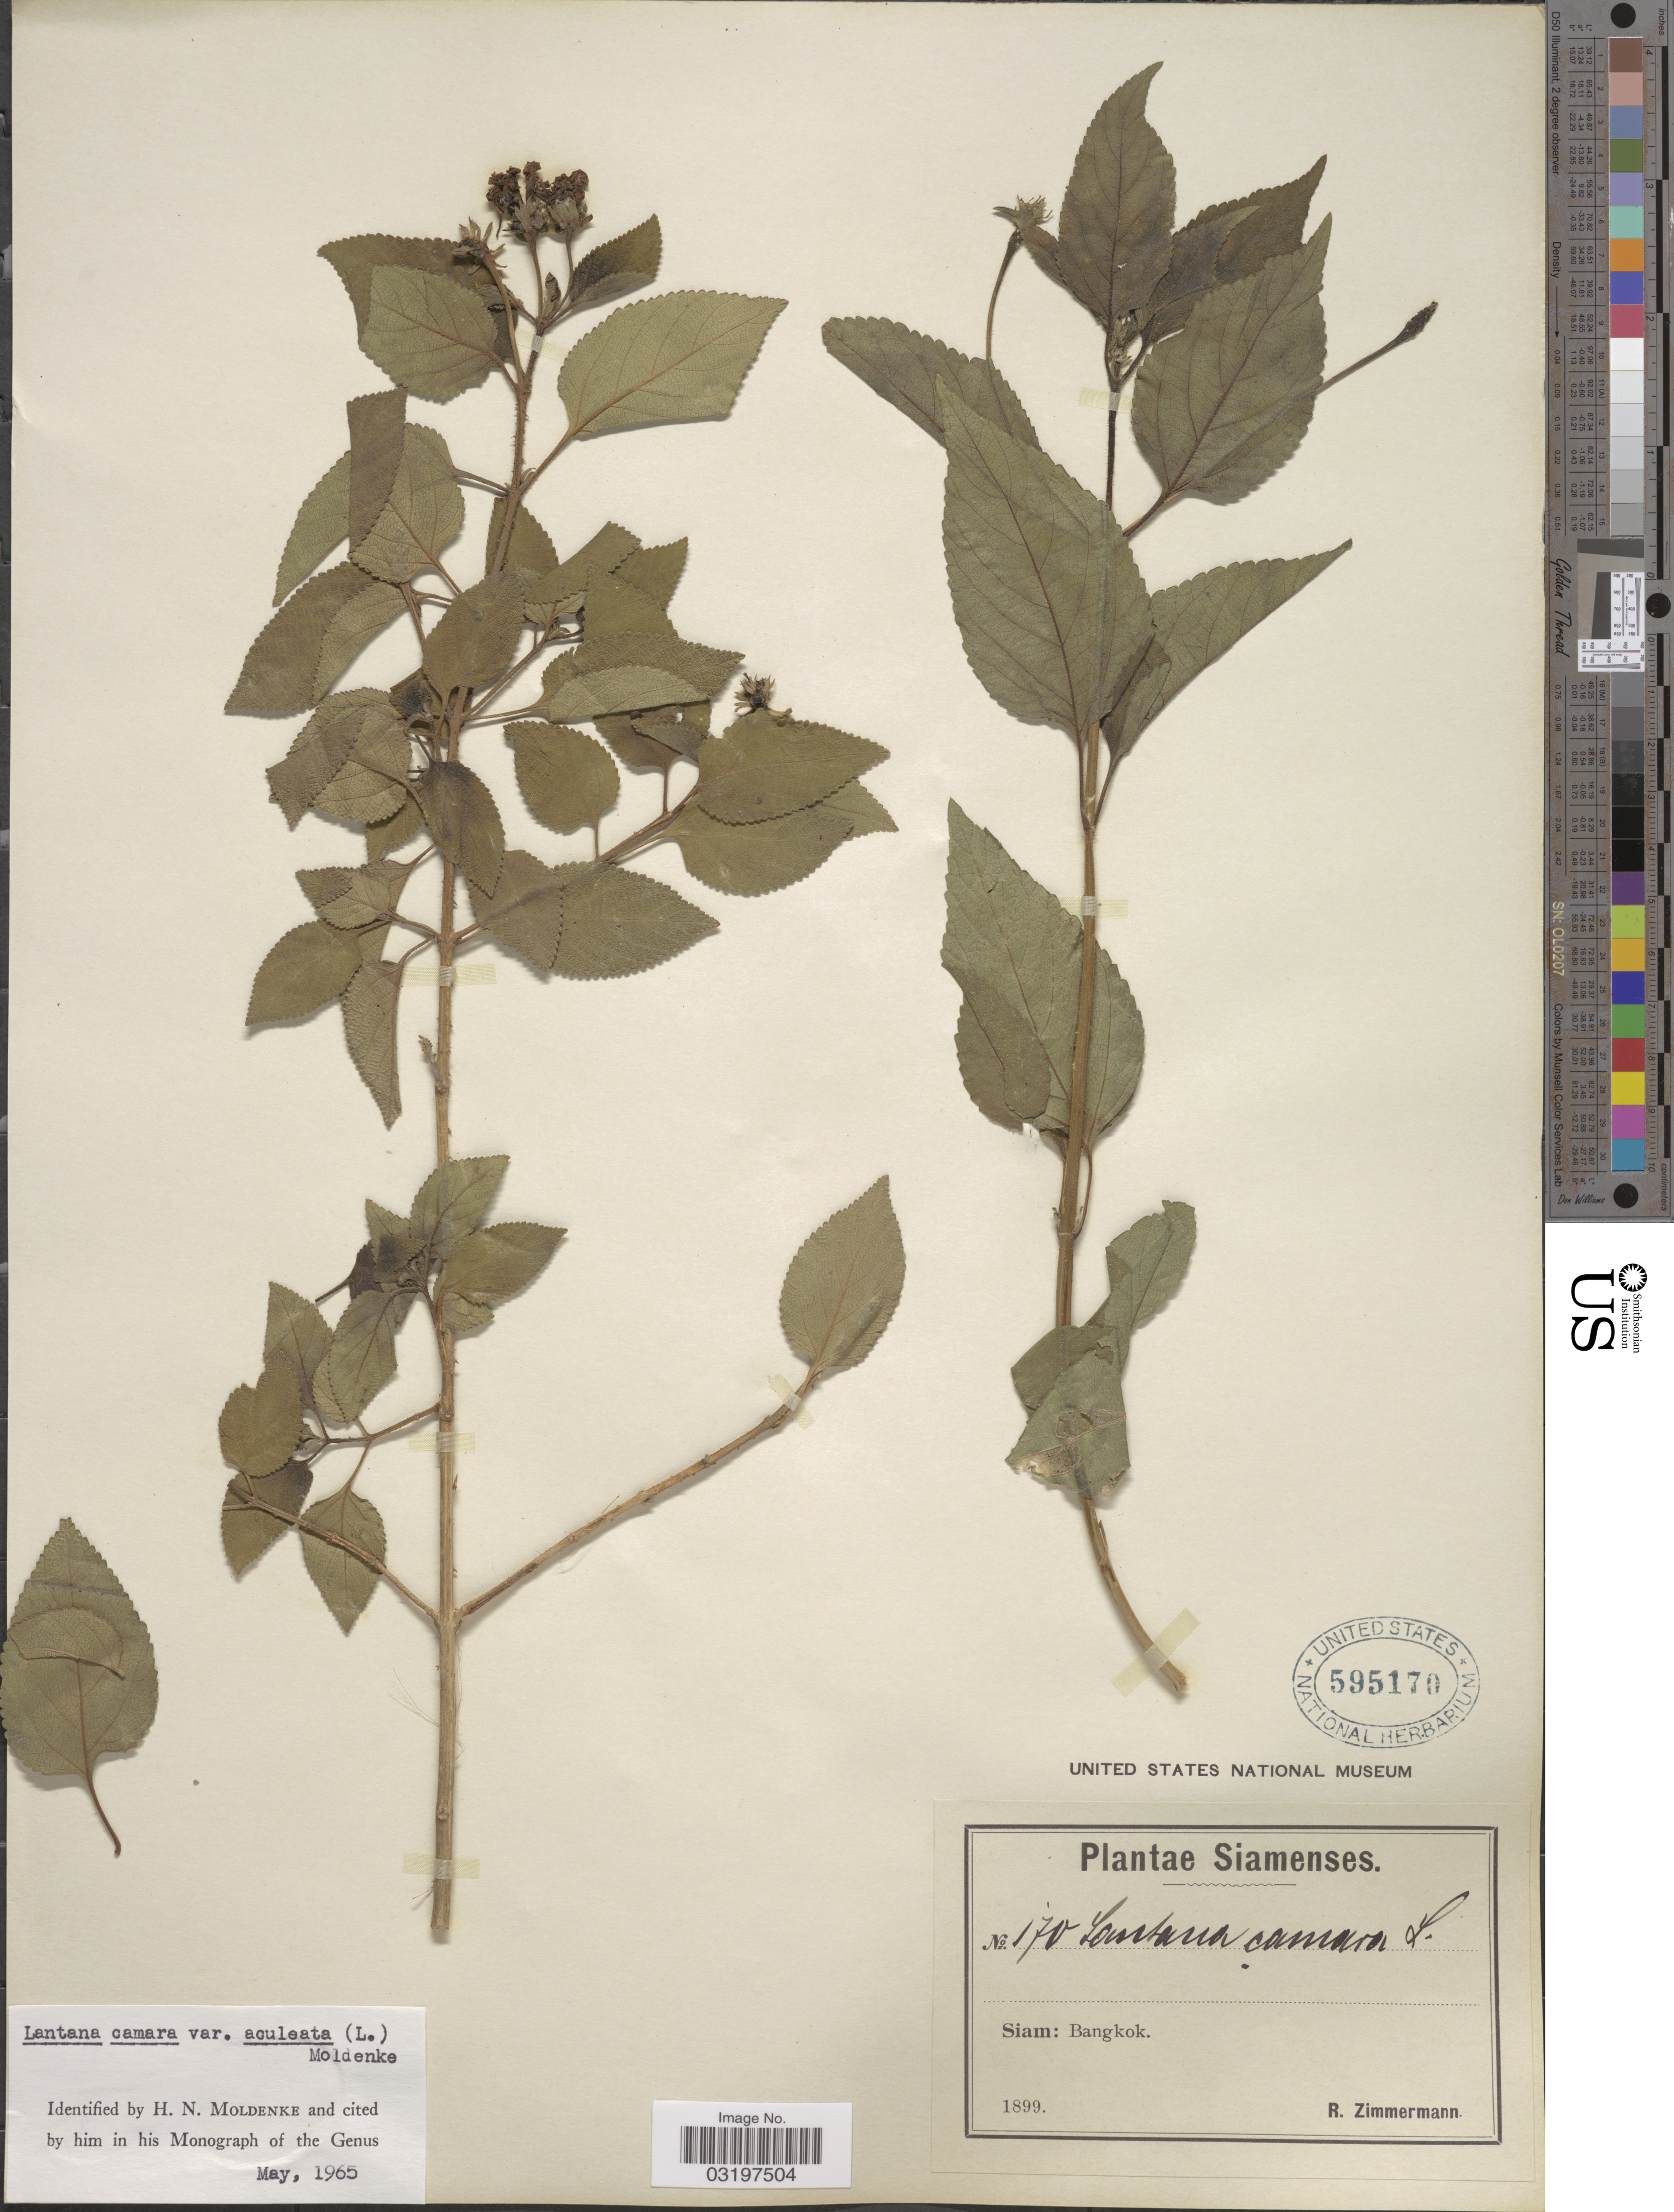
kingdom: Plantae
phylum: Tracheophyta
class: Magnoliopsida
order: Lamiales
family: Verbenaceae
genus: Lantana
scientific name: Lantana camara var. aculeata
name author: (L.) Moldenke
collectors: R. Zimmermann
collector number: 170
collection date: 1899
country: Thailand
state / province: Bangkok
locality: Siam.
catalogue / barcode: US 595170